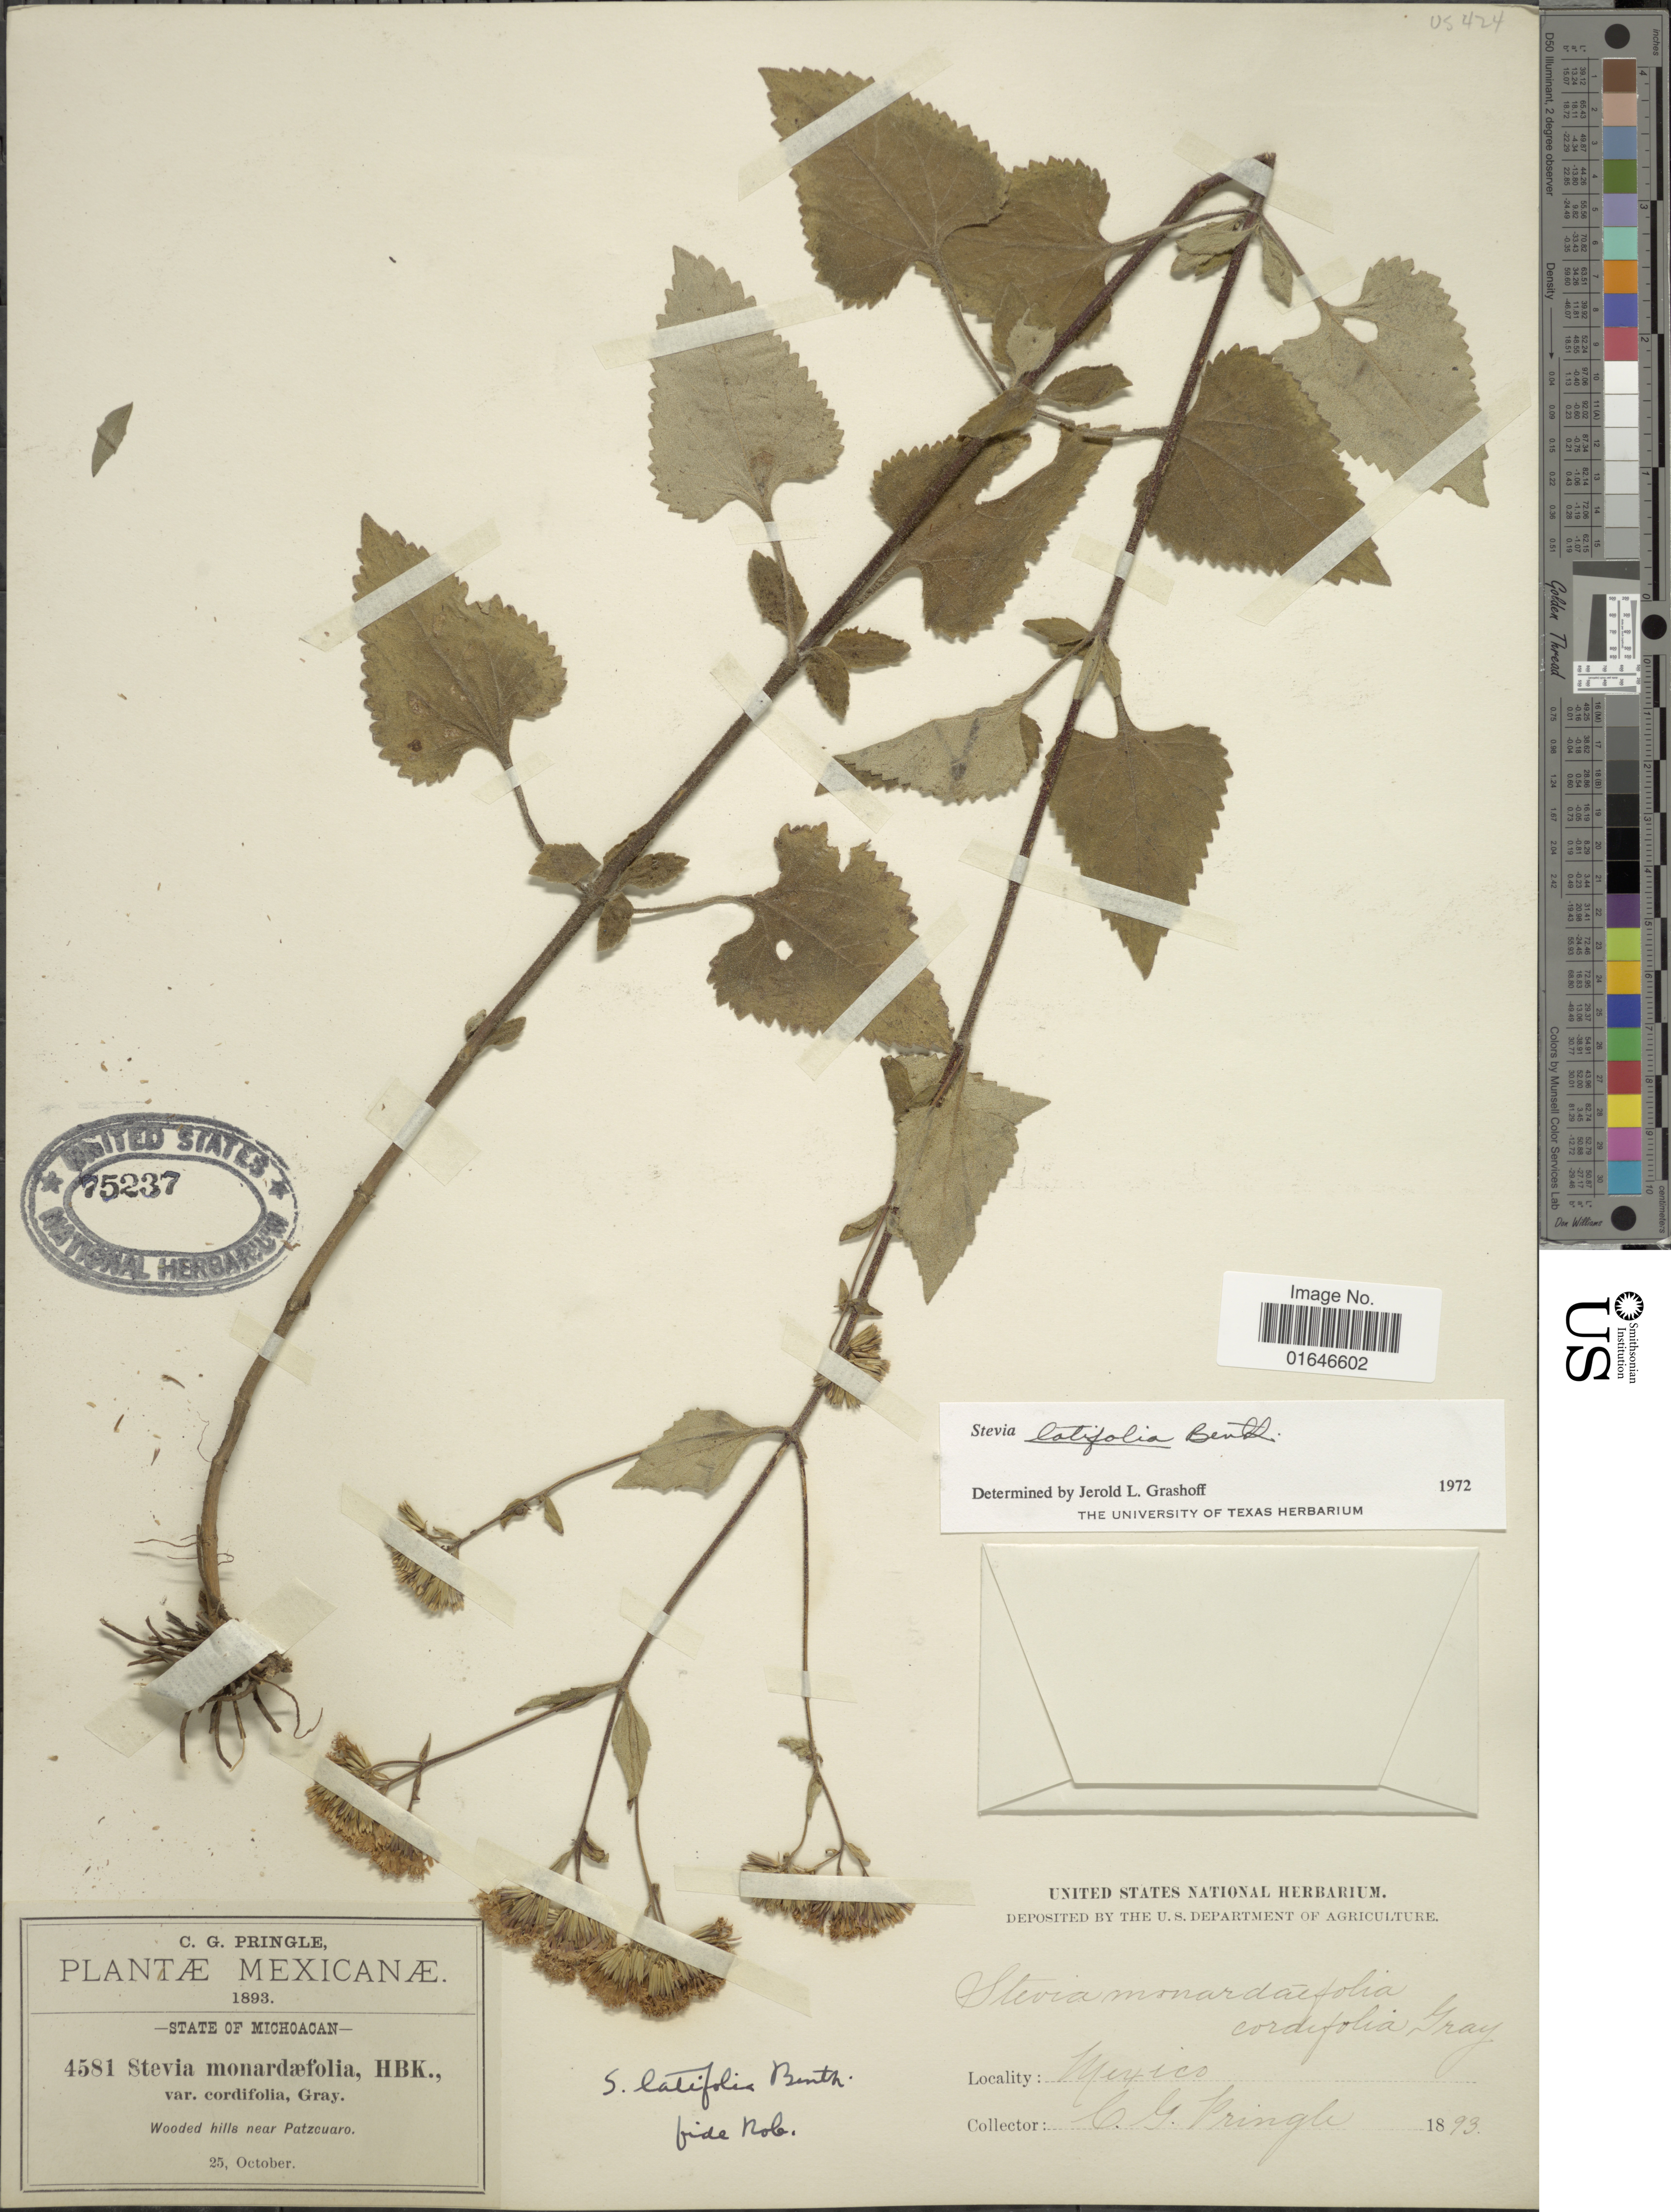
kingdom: Plantae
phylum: Tracheophyta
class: Magnoliopsida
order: Asterales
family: Asteraceae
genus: Stevia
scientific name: Stevia latifolia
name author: Benth.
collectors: C. G. Pringle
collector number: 4581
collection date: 1893-10-25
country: Mexico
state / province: Michoacán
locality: State of Michoacan, Wooded hills near Patzcuaro.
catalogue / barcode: US 75237